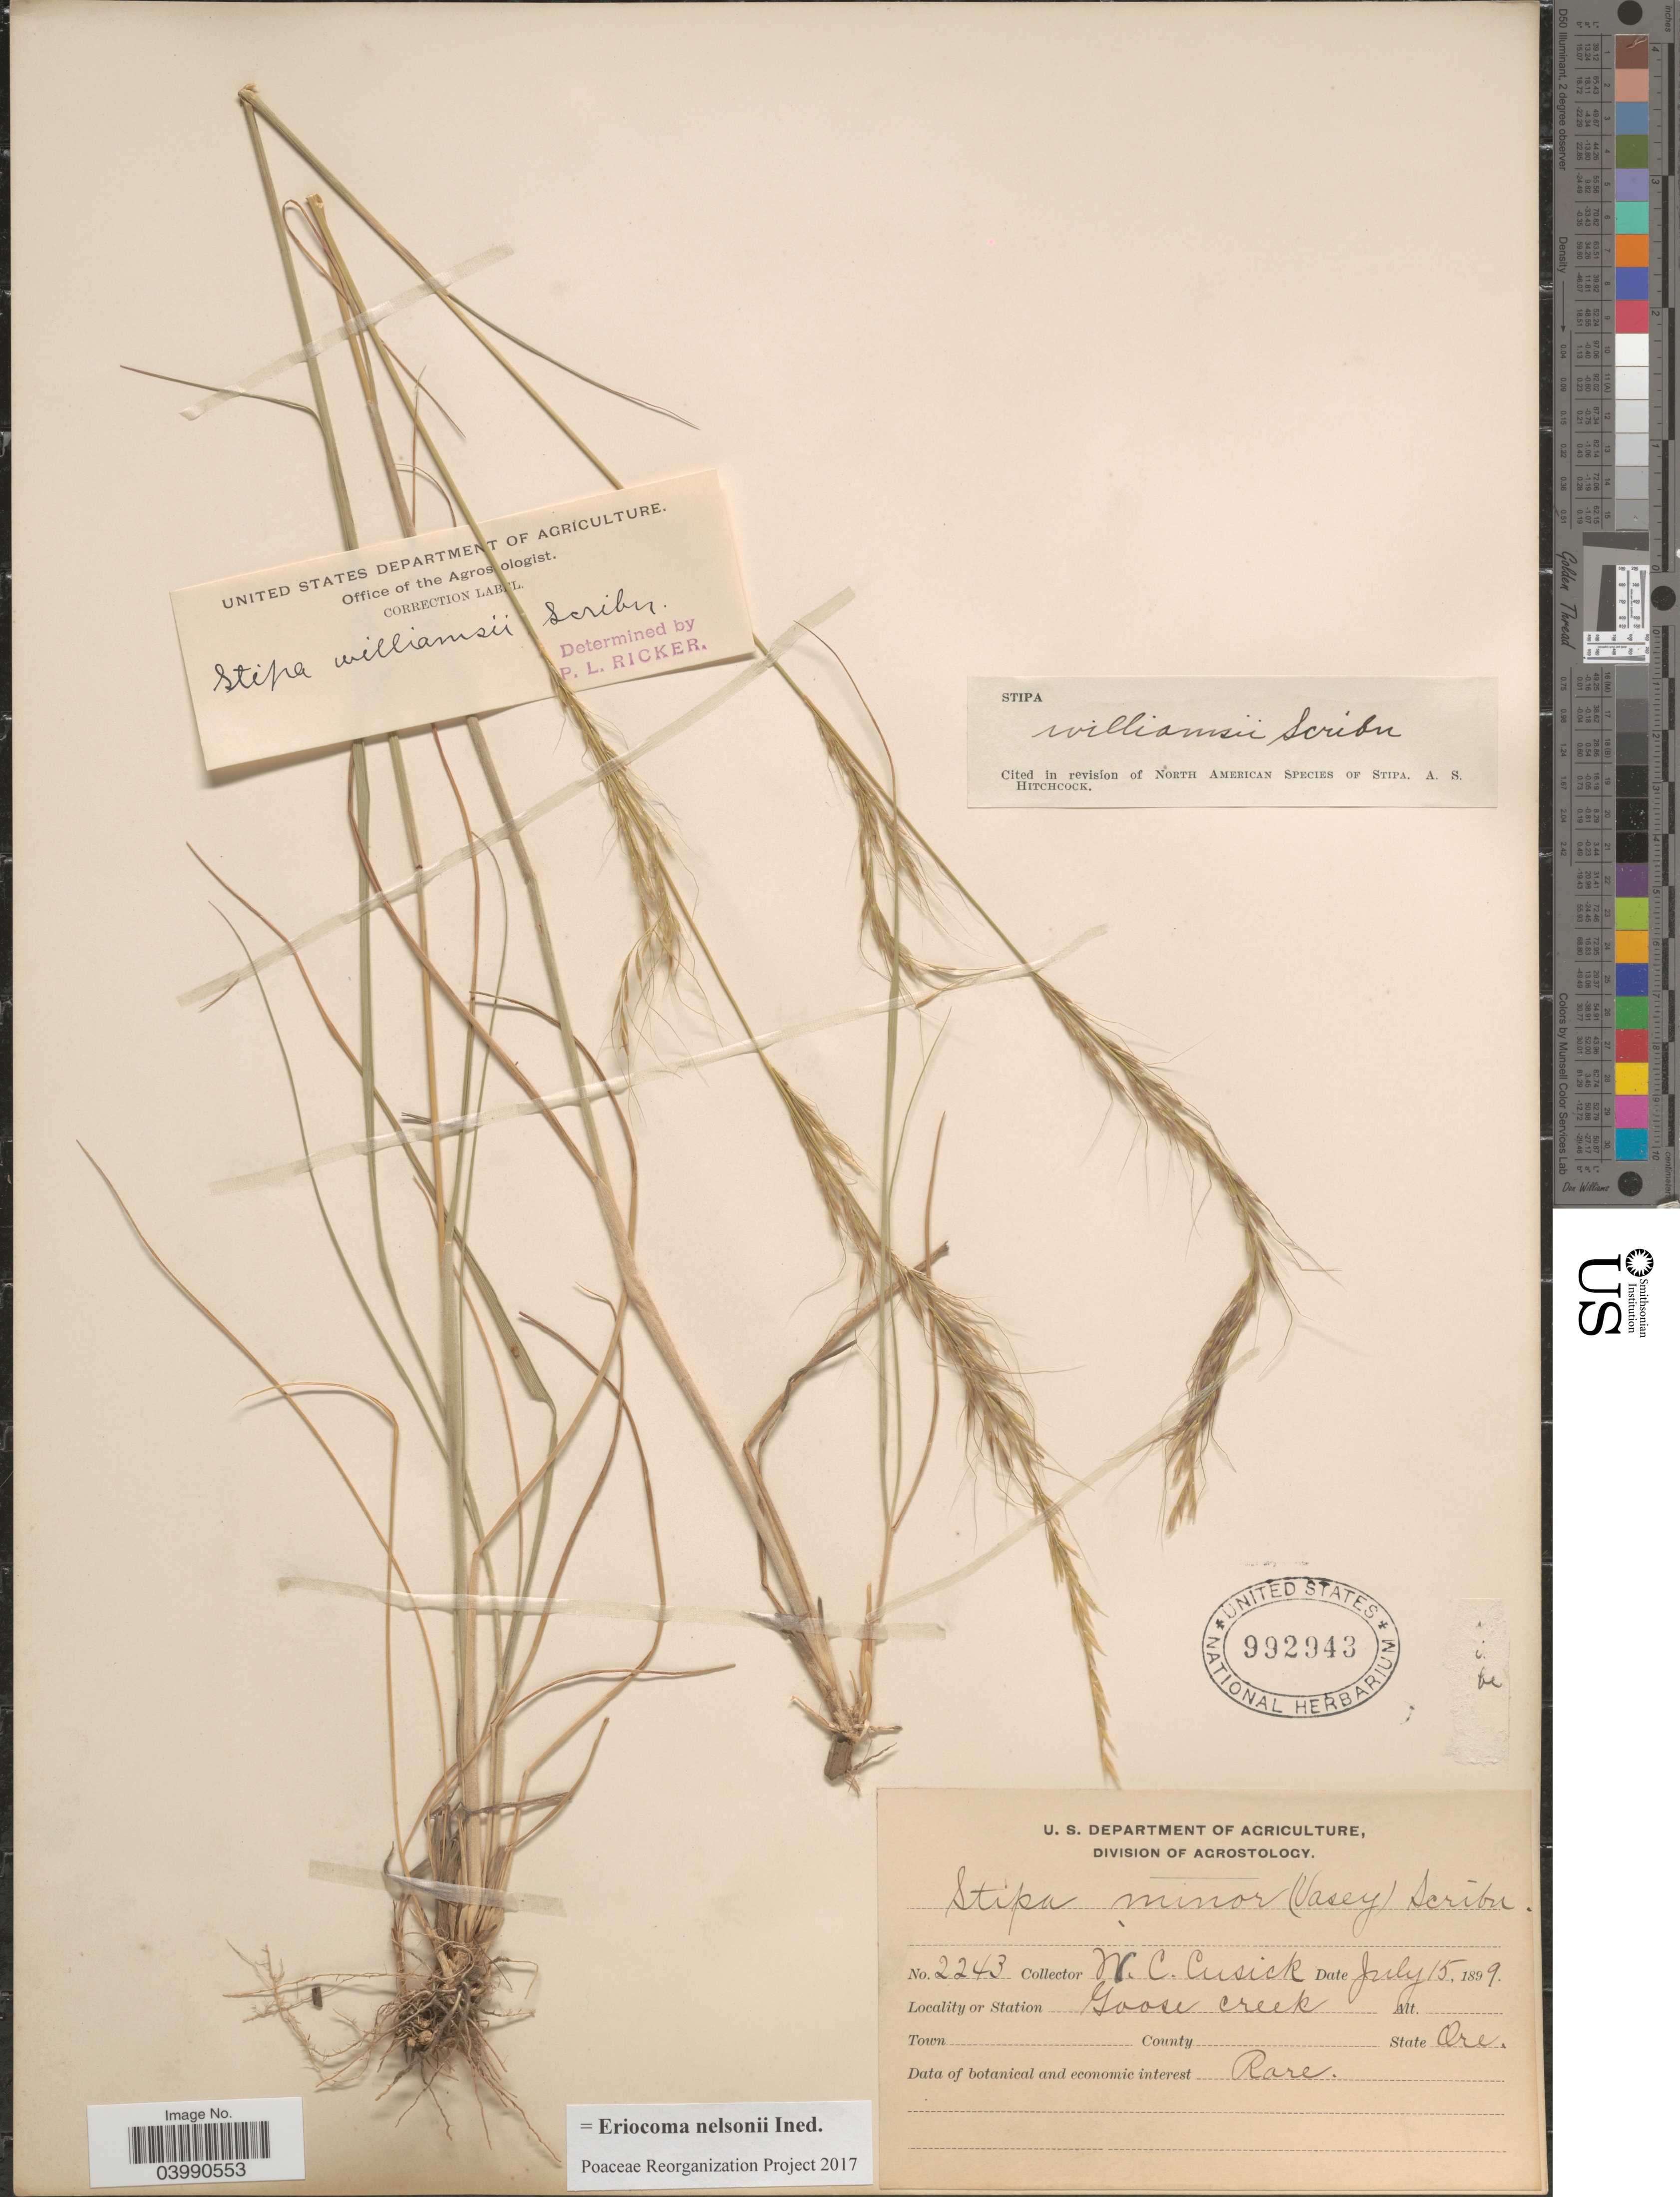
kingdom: Plantae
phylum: Tracheophyta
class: Liliopsida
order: Poales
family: Poaceae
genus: Eriocoma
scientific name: Eriocoma nelsonii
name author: (Scribn.) Romasch.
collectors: W. C. Cusick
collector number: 2243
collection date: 1899-07-15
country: United States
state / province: Oregon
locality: Goose creek.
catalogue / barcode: US 992943